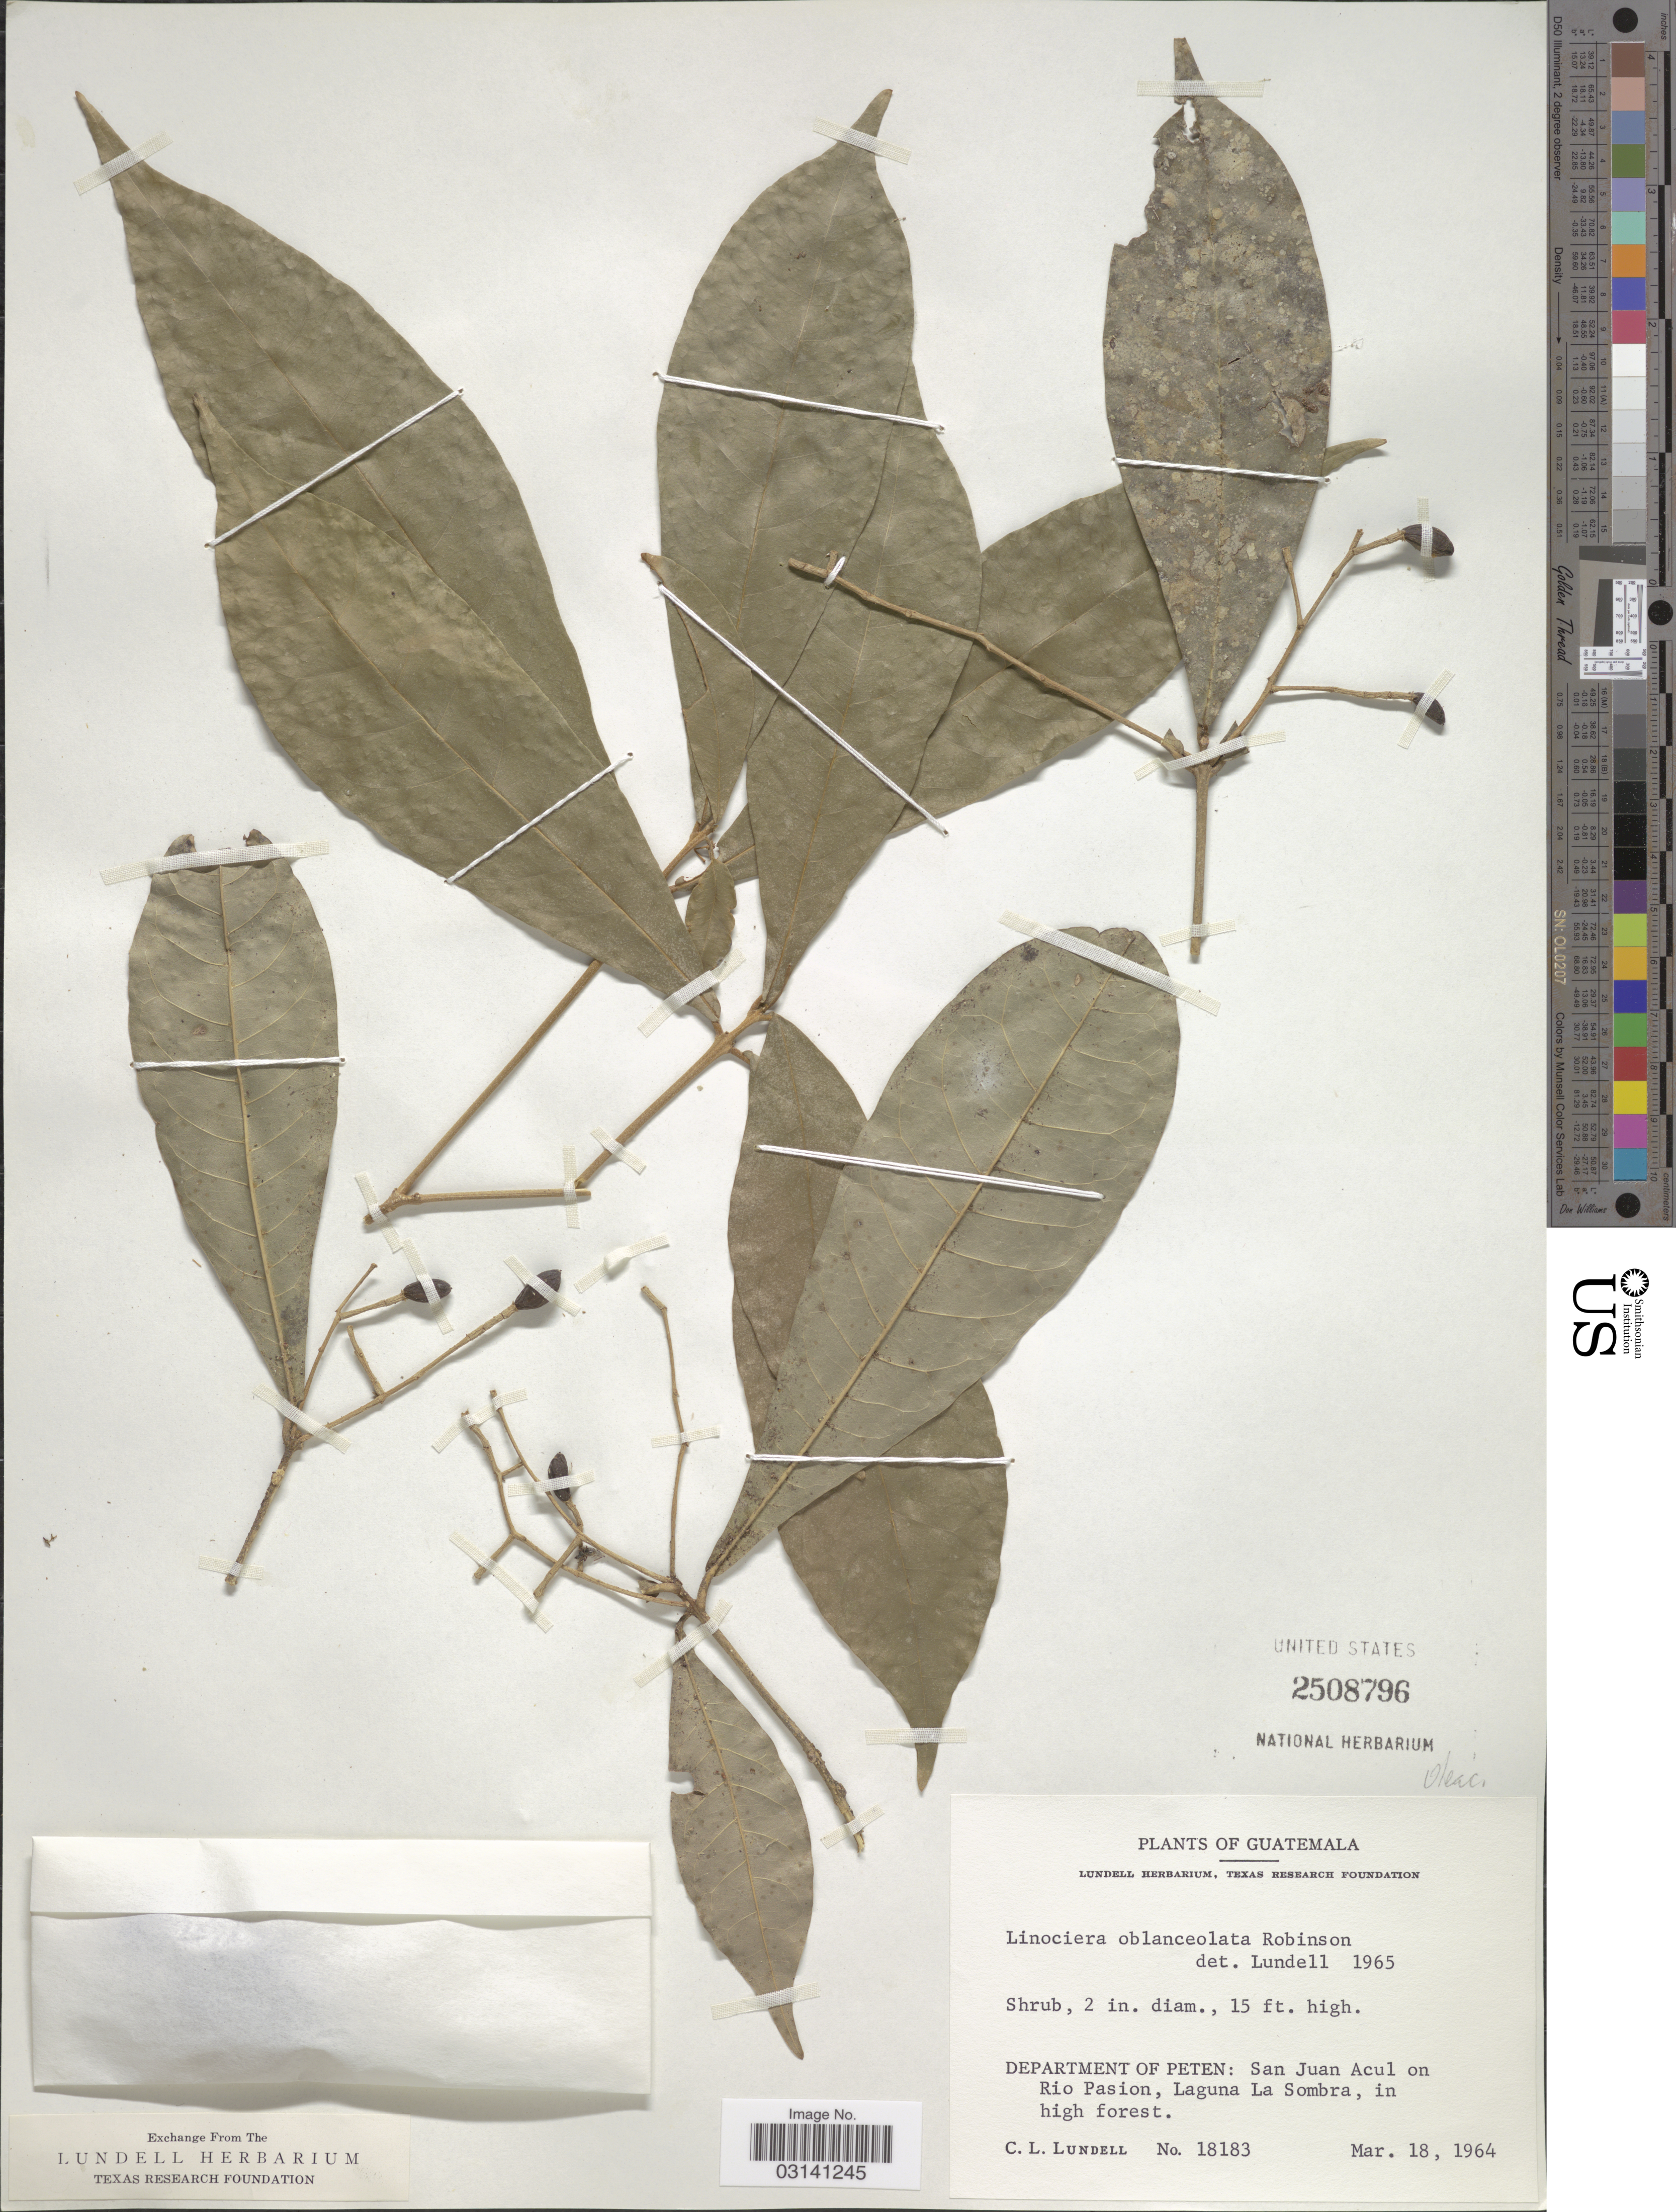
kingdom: Plantae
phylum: Tracheophyta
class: Magnoliopsida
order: Lamiales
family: Oleaceae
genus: Chionanthus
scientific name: Chionanthus oblanceolatus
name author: (B.L. Rob.) P.S. Green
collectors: C. L. Lundell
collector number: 18183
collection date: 1964-03-18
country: Guatemala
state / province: El Petén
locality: Department of Peten: San Juan Acul on Rio Pasion, Laguna La Sombra, in high forest.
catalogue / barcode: US 2508796